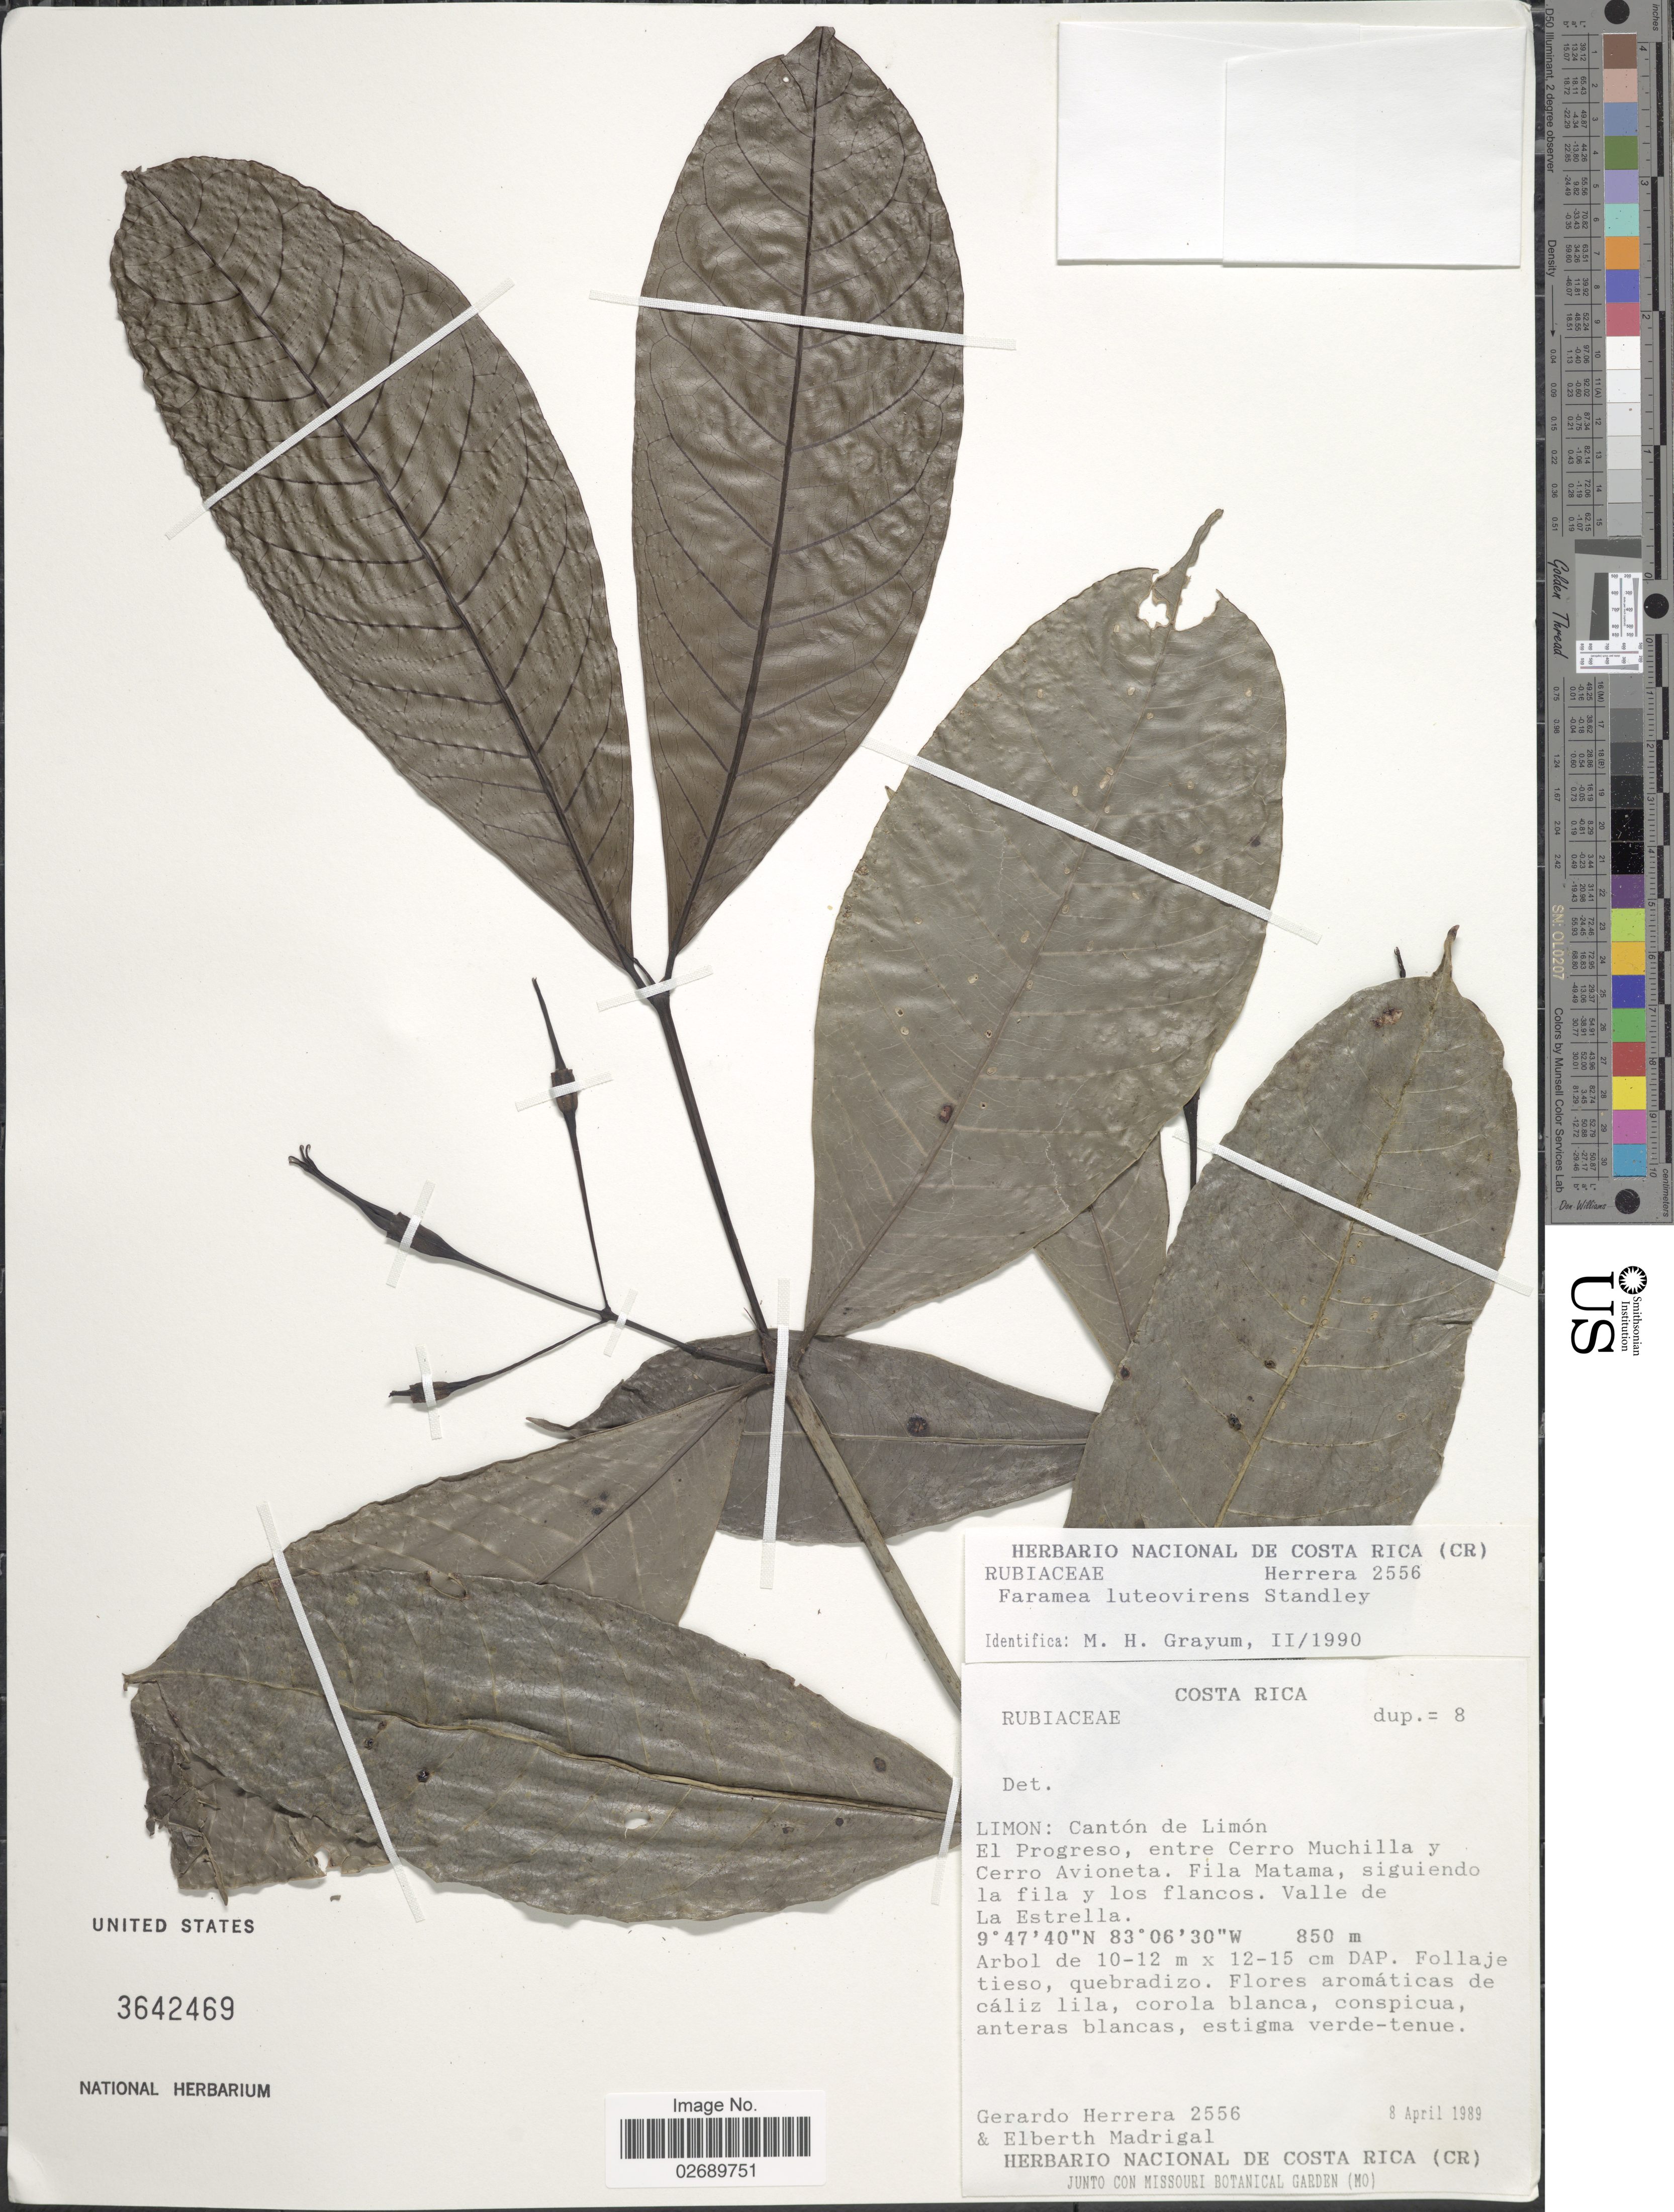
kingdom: Plantae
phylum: Tracheophyta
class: Magnoliopsida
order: Gentianales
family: Rubiaceae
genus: Faramea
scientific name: Faramea luteovirens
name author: Standl.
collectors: G. Herrera & E. Madrigal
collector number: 2556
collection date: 1989-04-08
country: Costa Rica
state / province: Limón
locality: Canton de Limon. El Progreso, entre Cerro Muchilla y Cerro Avioneta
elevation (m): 850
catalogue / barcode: US 3642469